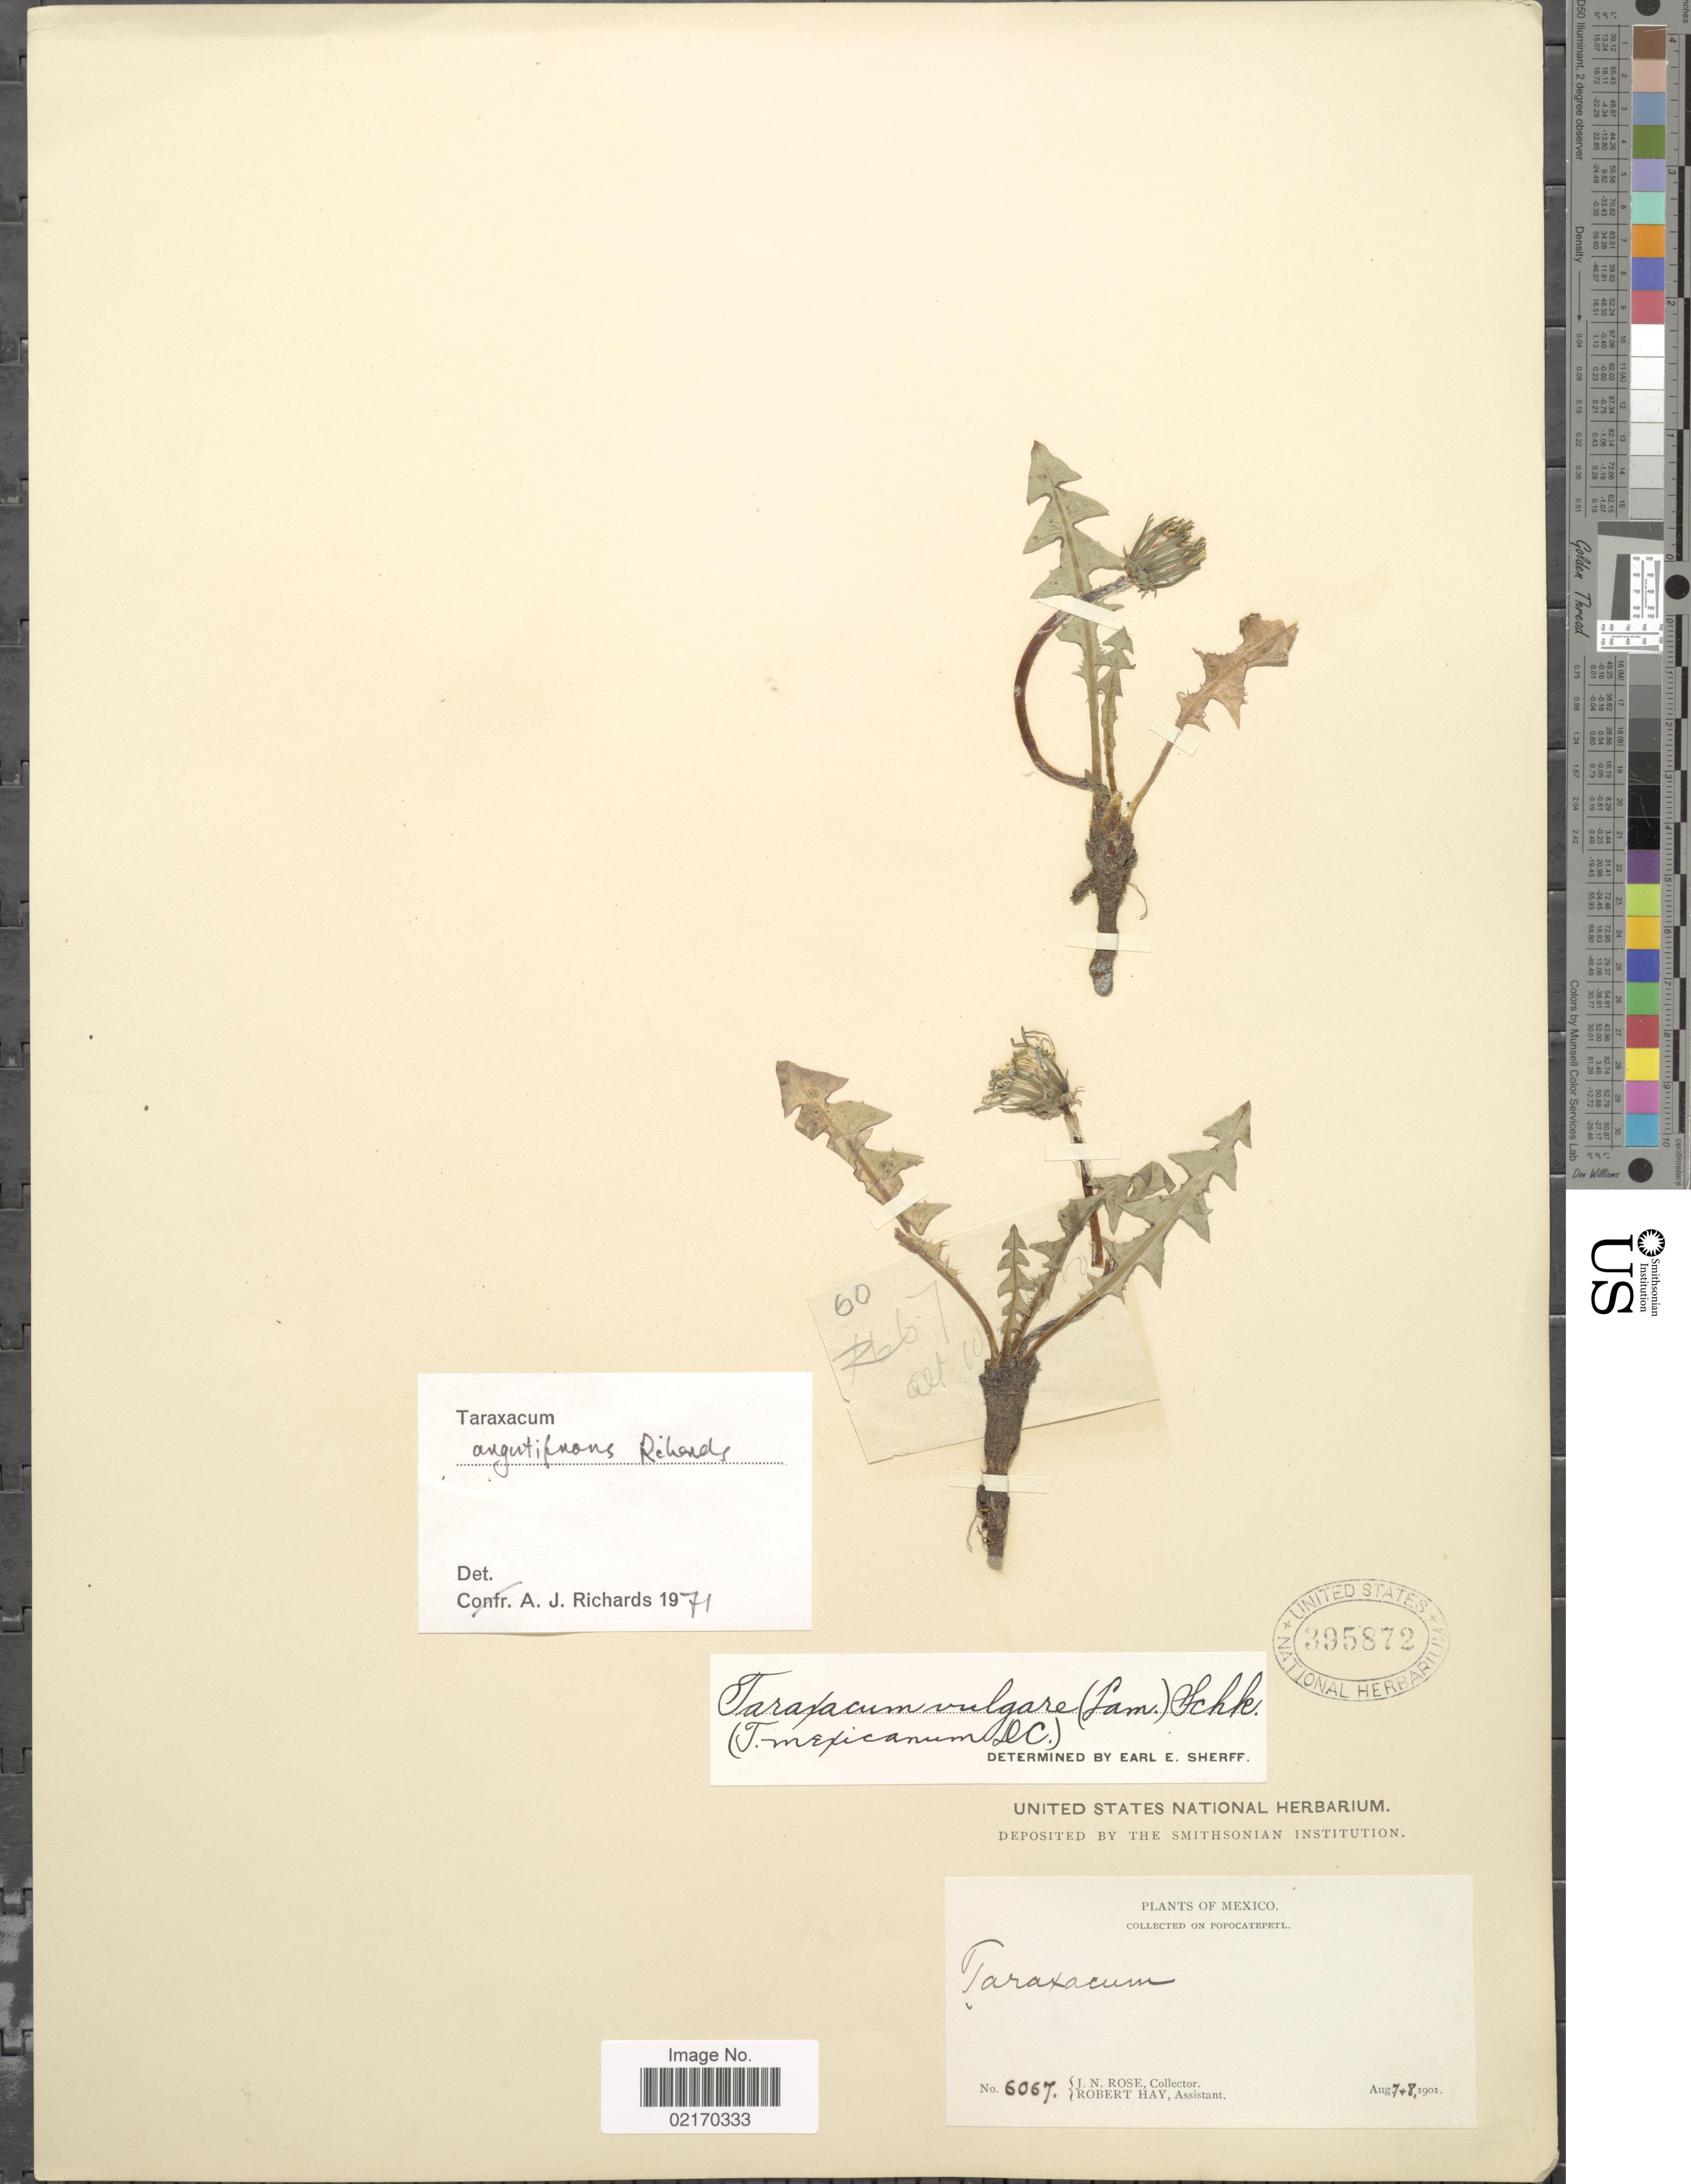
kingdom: Plantae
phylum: Tracheophyta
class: Magnoliopsida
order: Asterales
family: Asteraceae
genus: Taraxacum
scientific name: Taraxacum argutifrons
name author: A.J. Richards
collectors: J. N. Rose & R. Hay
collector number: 6067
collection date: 1901-08-07/1901-08-08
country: Mexico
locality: Popocatepetl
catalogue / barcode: US 395872